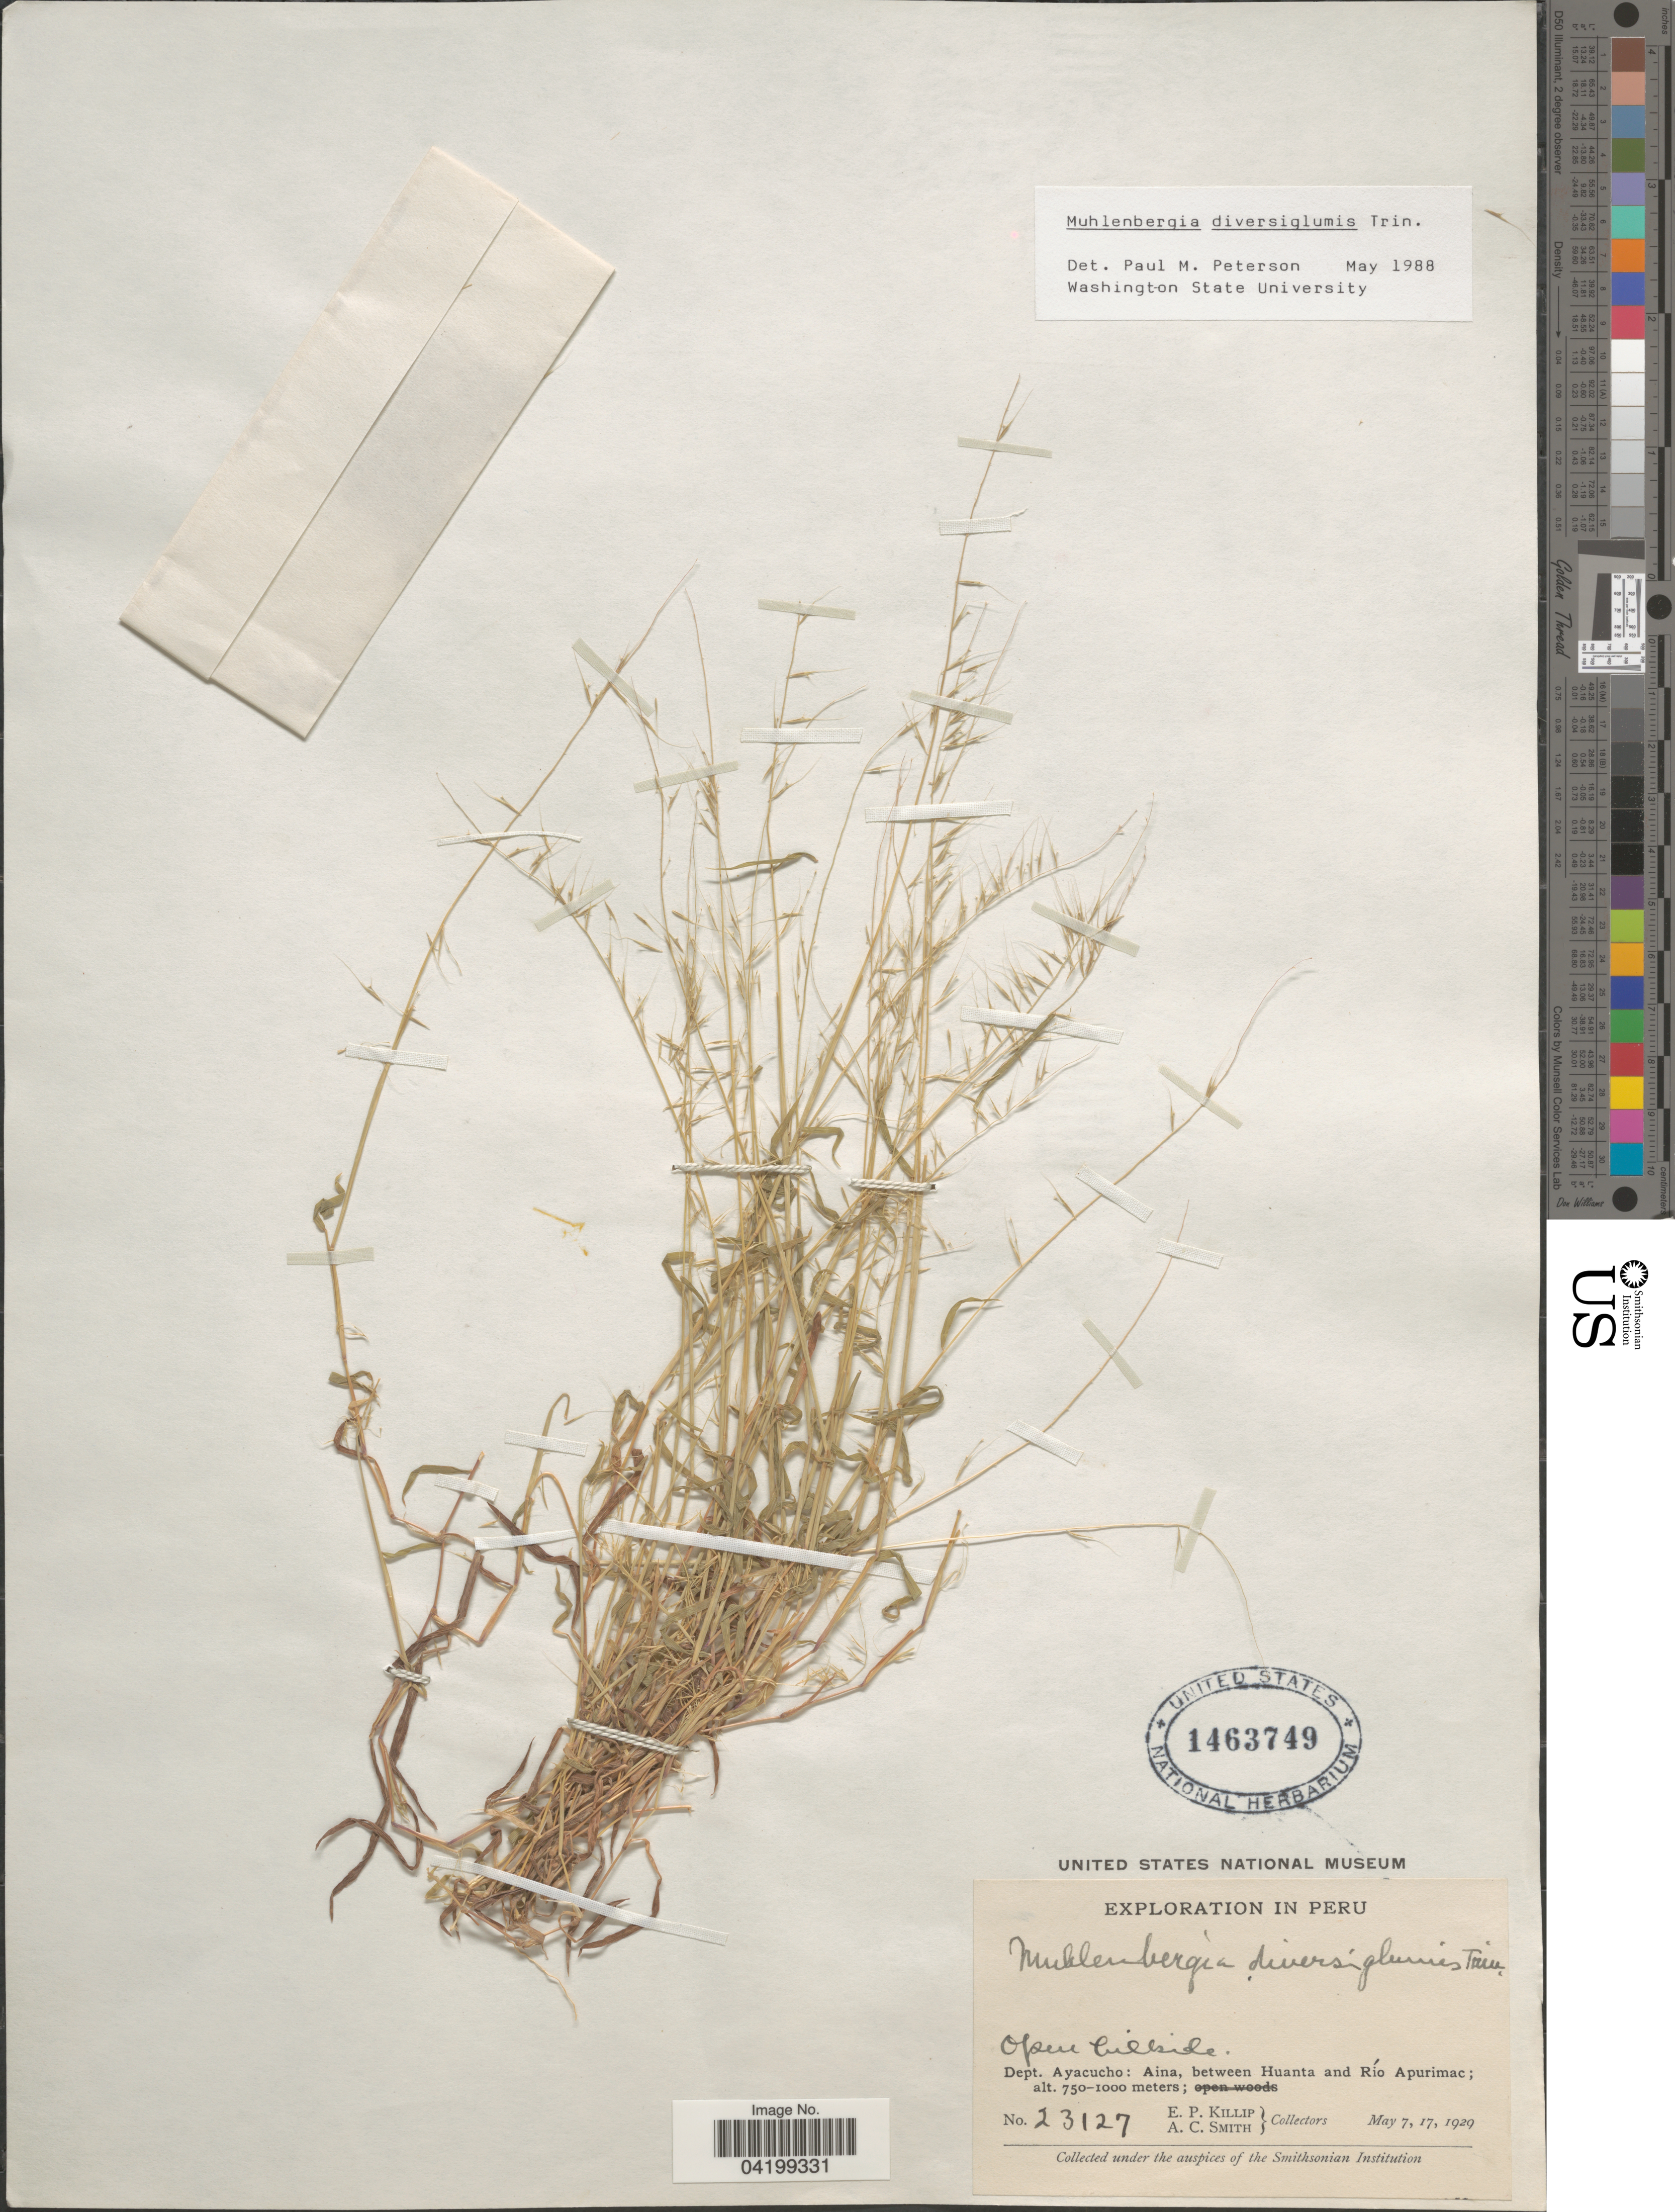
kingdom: Plantae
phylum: Tracheophyta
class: Liliopsida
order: Poales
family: Poaceae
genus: Muhlenbergia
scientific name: Muhlenbergia diversiglumis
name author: Trin.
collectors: E. P. Killip & A. C. Smith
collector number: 23127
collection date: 1929-05-07/1929-05-17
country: Peru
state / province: Ayacucho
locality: Exploration in Peru. Dept. Ayacucho: Aina, between Huanta and Río Apurimac.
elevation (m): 750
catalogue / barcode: US 1463749